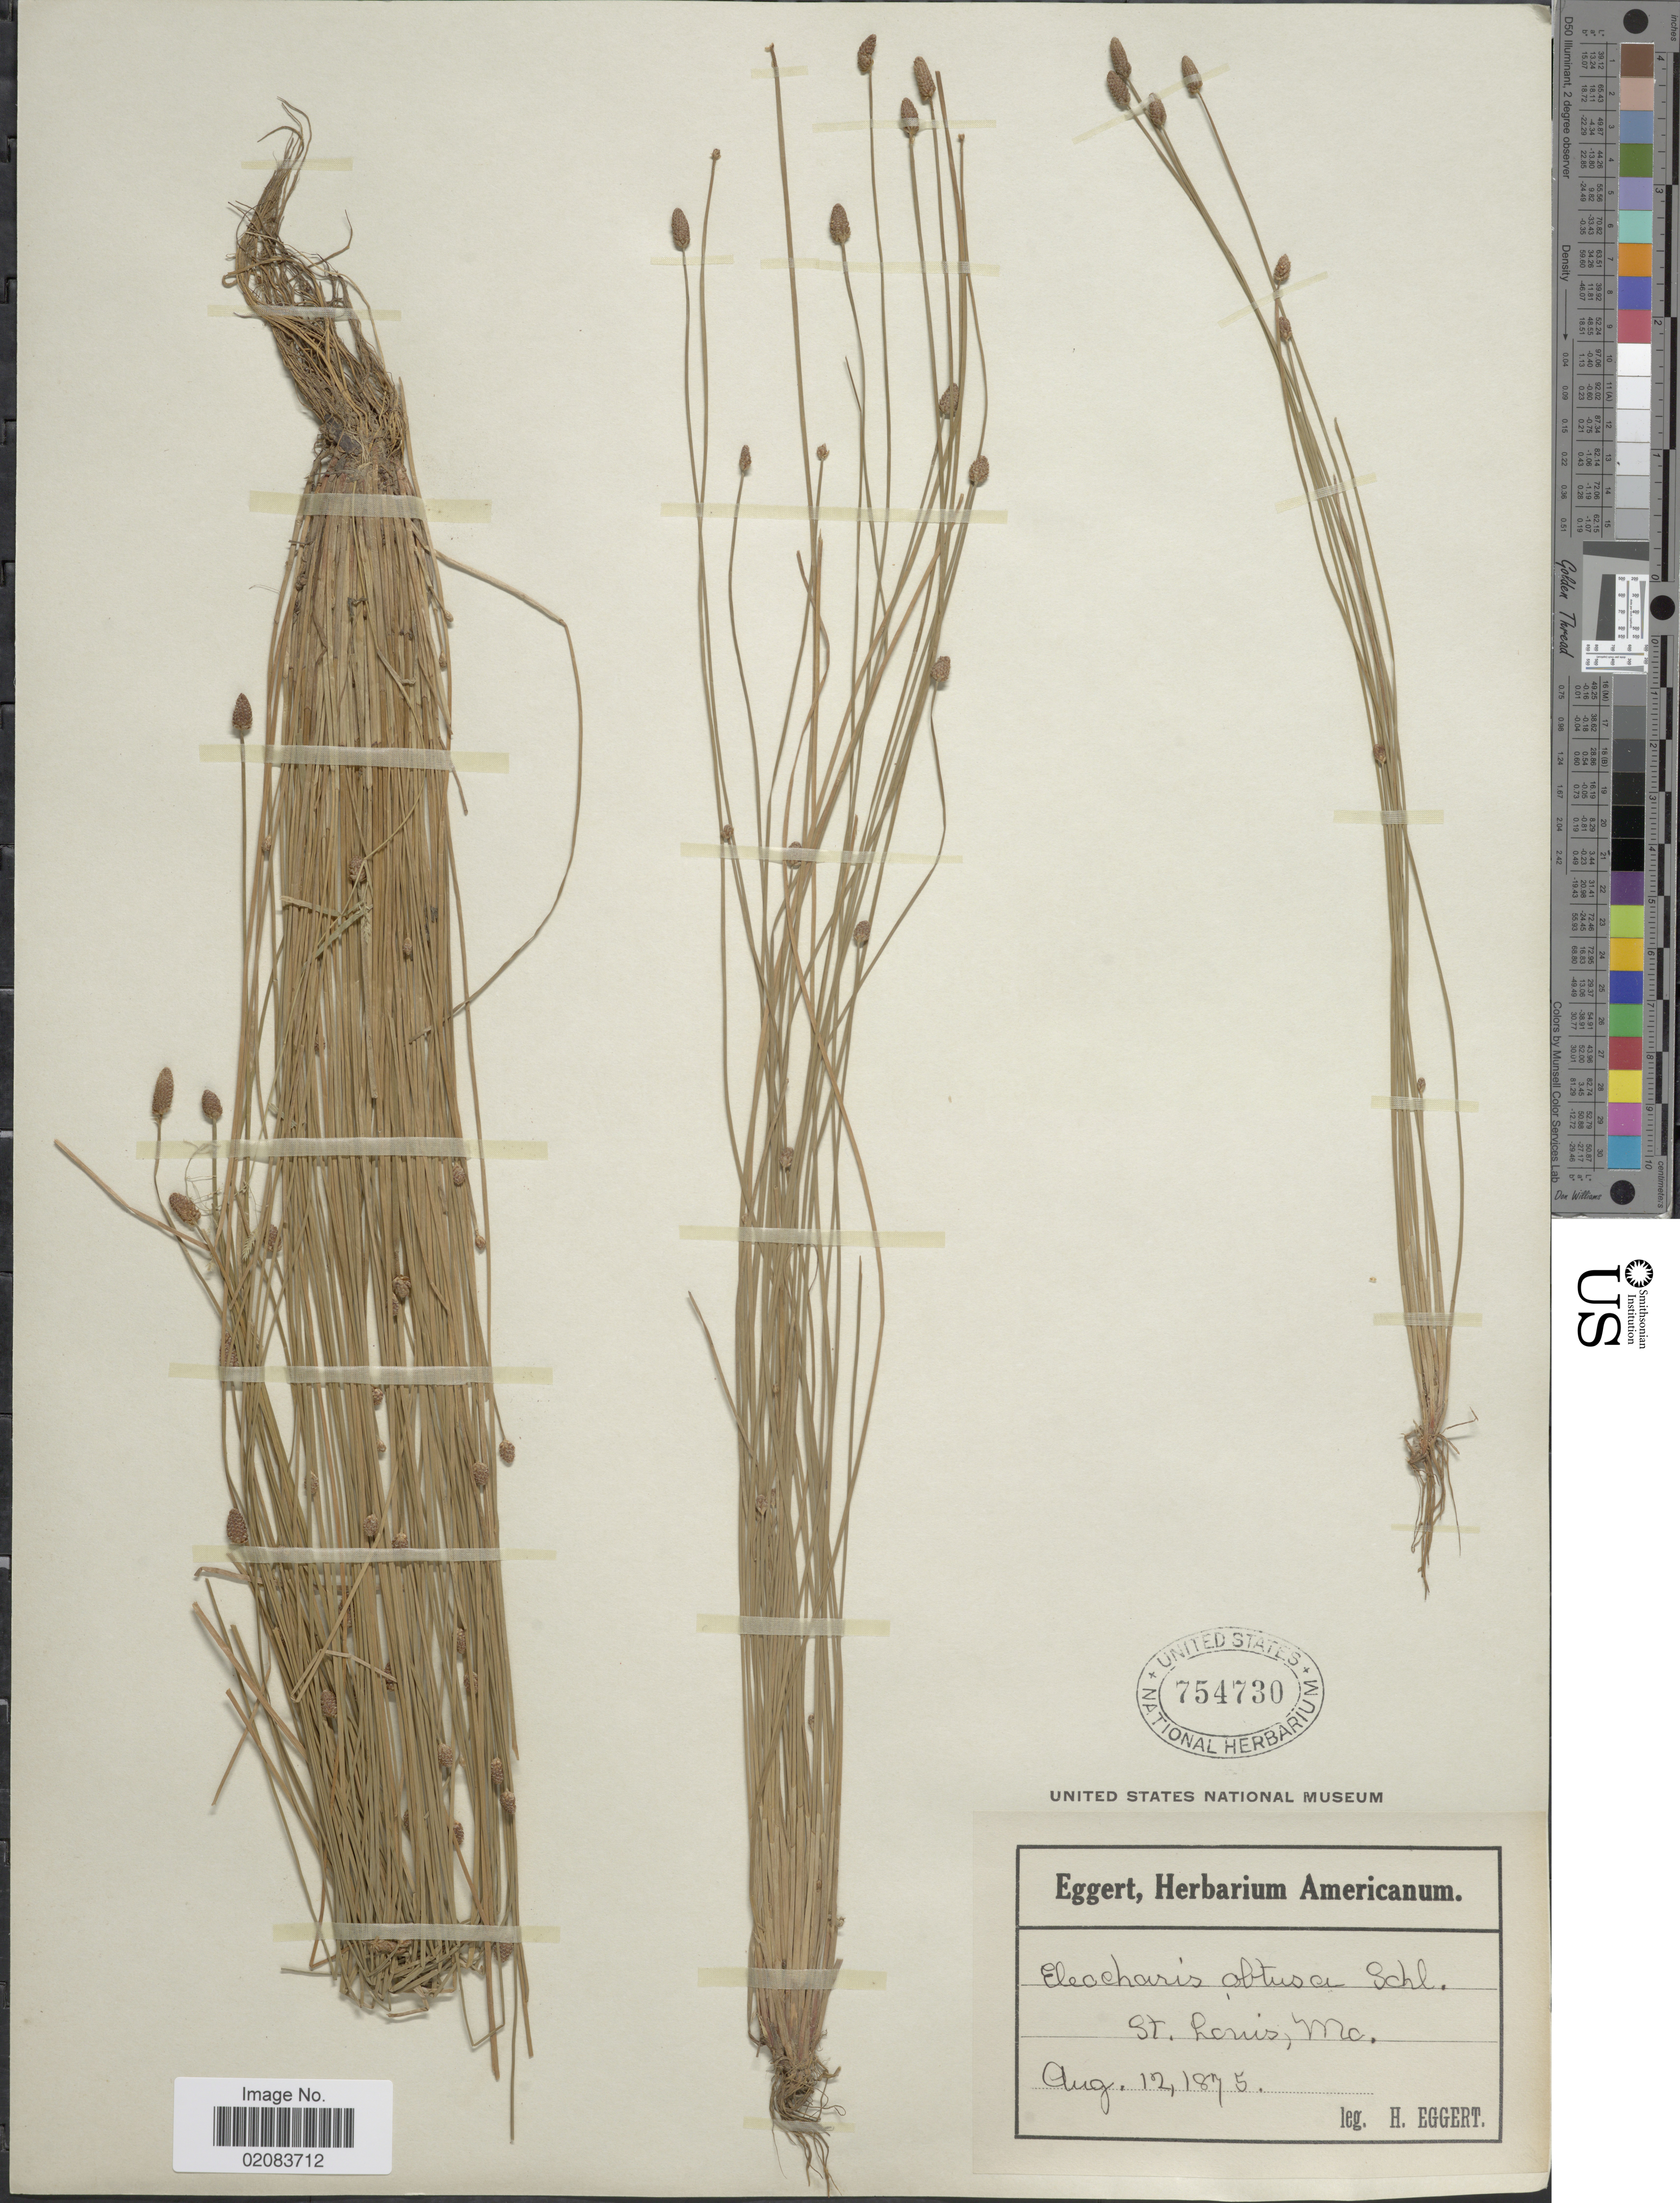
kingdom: Plantae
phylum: Tracheophyta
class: Liliopsida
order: Poales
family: Cyperaceae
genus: Eleocharis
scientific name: Eleocharis obtusa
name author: (Willd.) Schult.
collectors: H. Eggert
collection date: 1875-08-12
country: United States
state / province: Missouri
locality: St. Louis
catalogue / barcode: US 754730